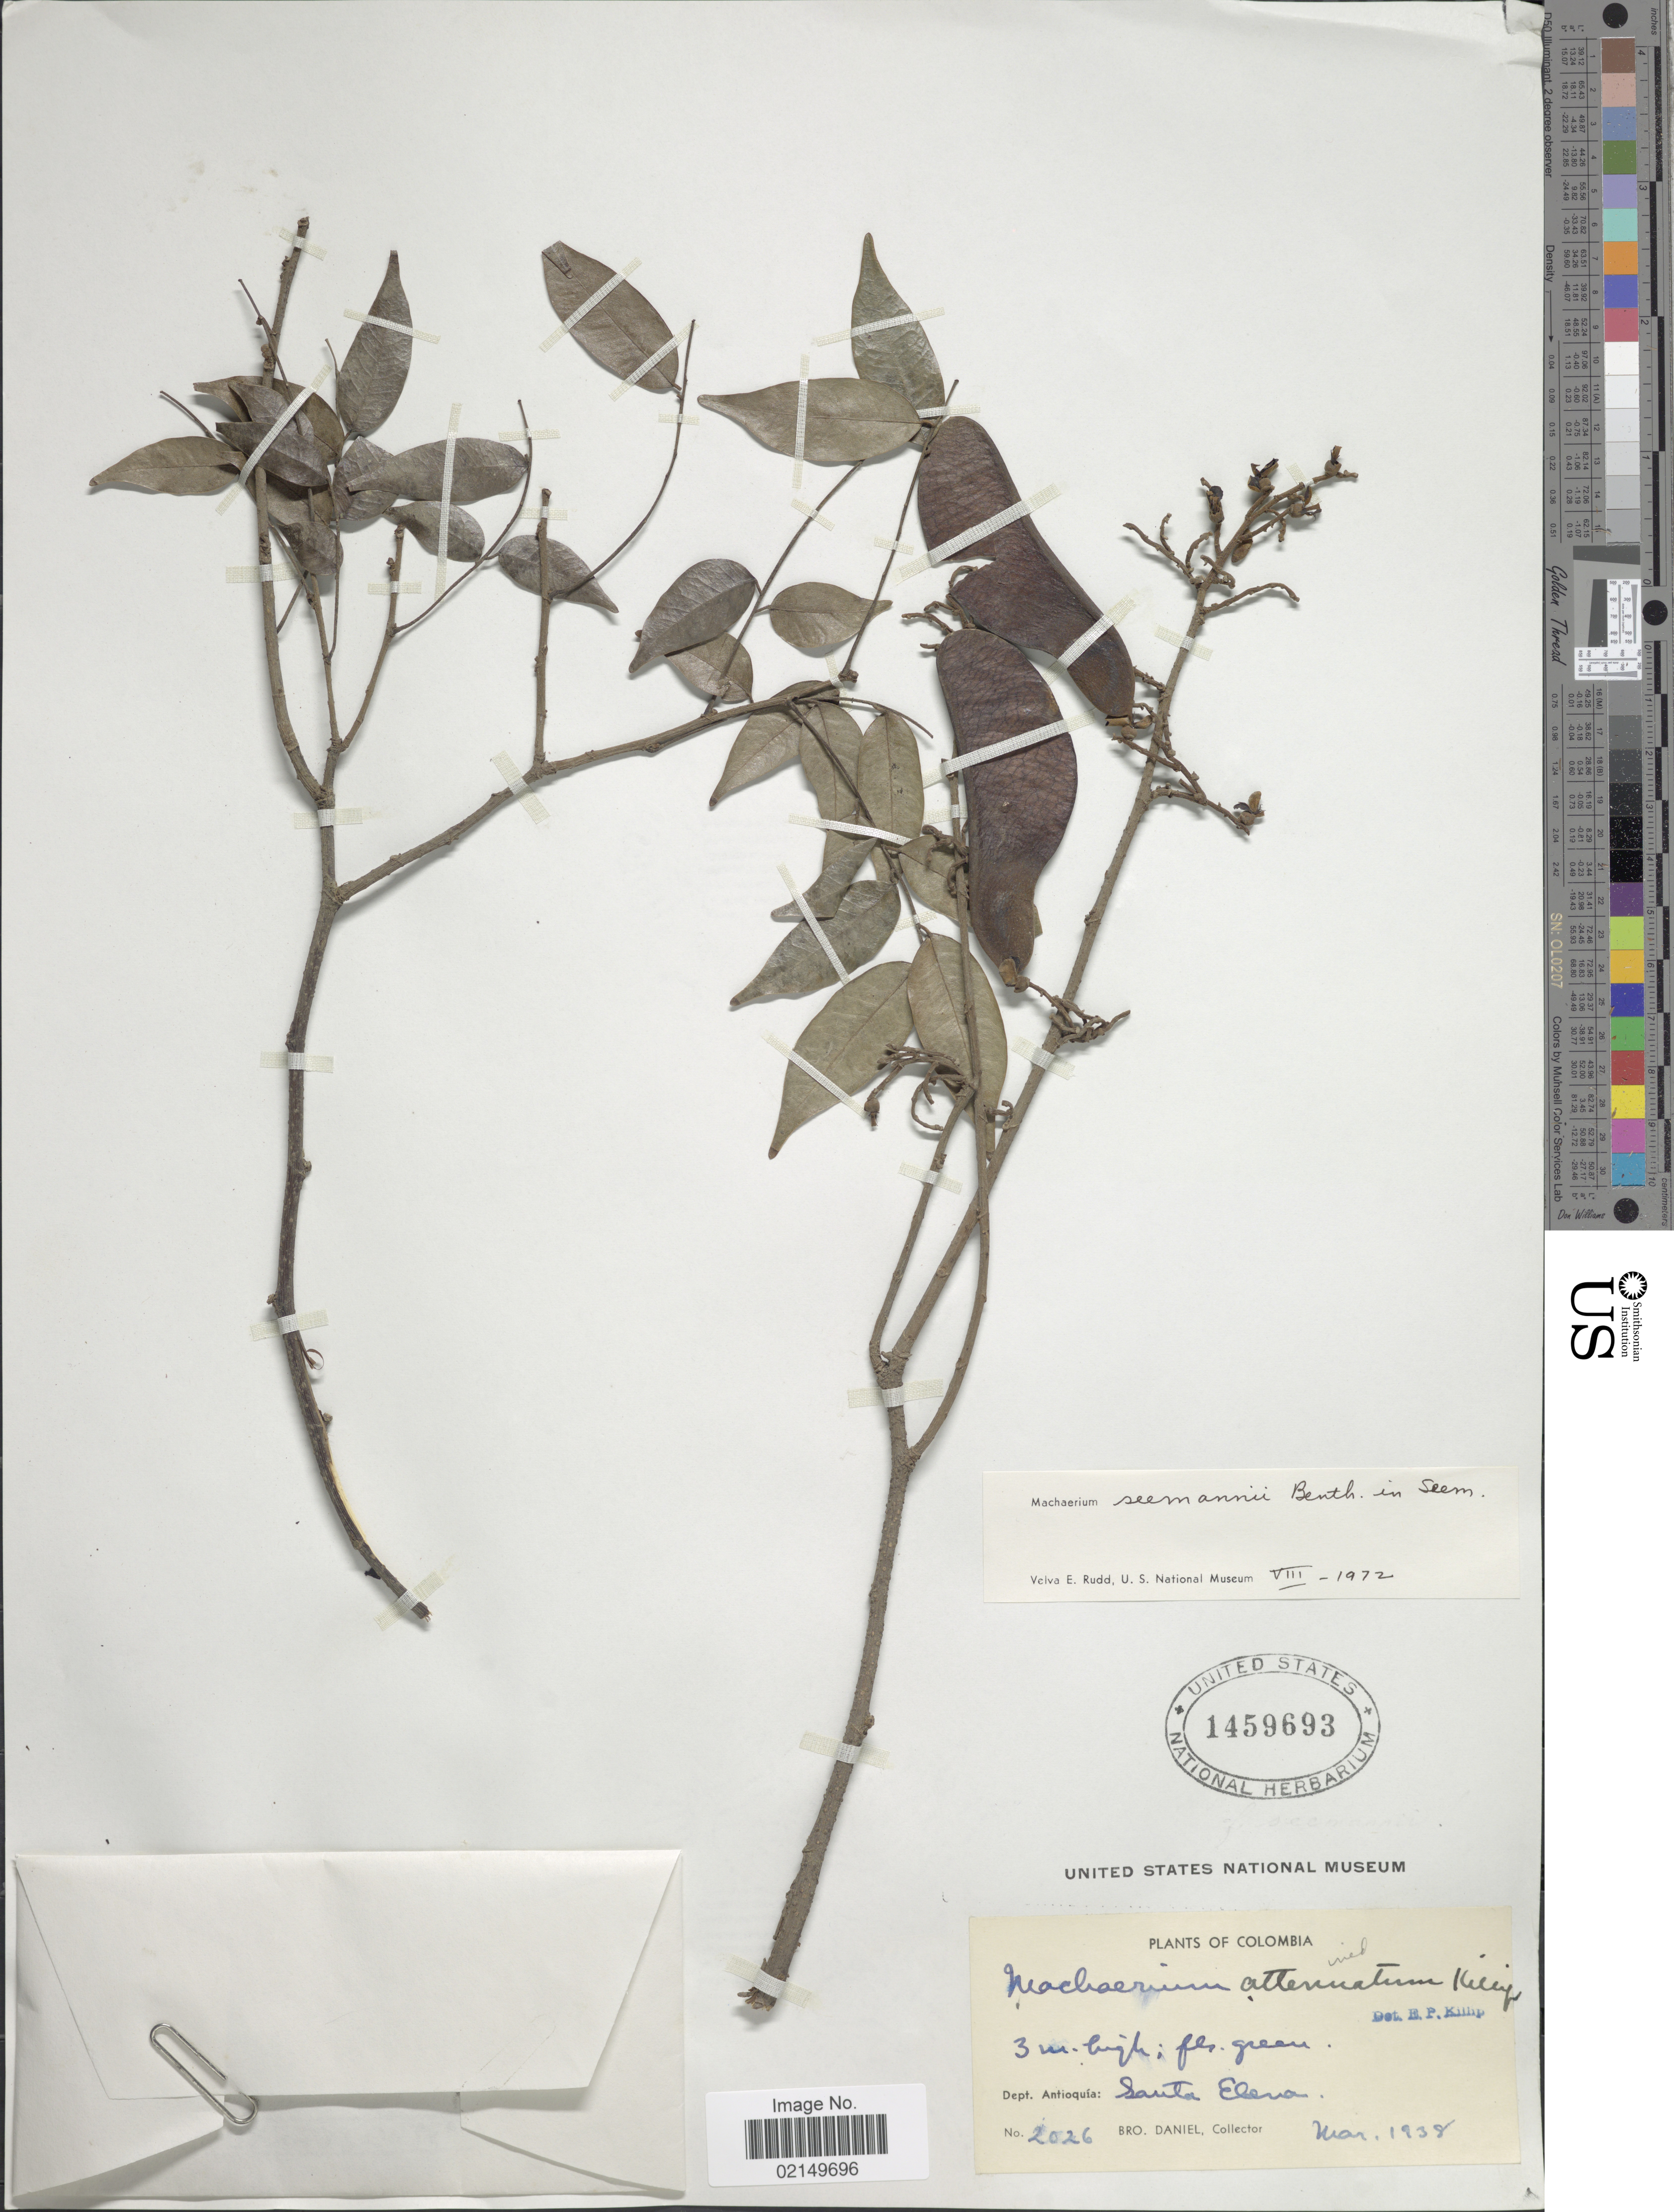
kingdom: Plantae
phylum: Tracheophyta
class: Magnoliopsida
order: Fabales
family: Fabaceae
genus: Machaerium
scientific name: Machaerium seemanni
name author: Benth. in Seem.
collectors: Bro. Daniel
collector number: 2026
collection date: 1938-03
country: Colombia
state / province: Antioquia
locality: Dept. Antioquia: Santa Elena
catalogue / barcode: US 1459693